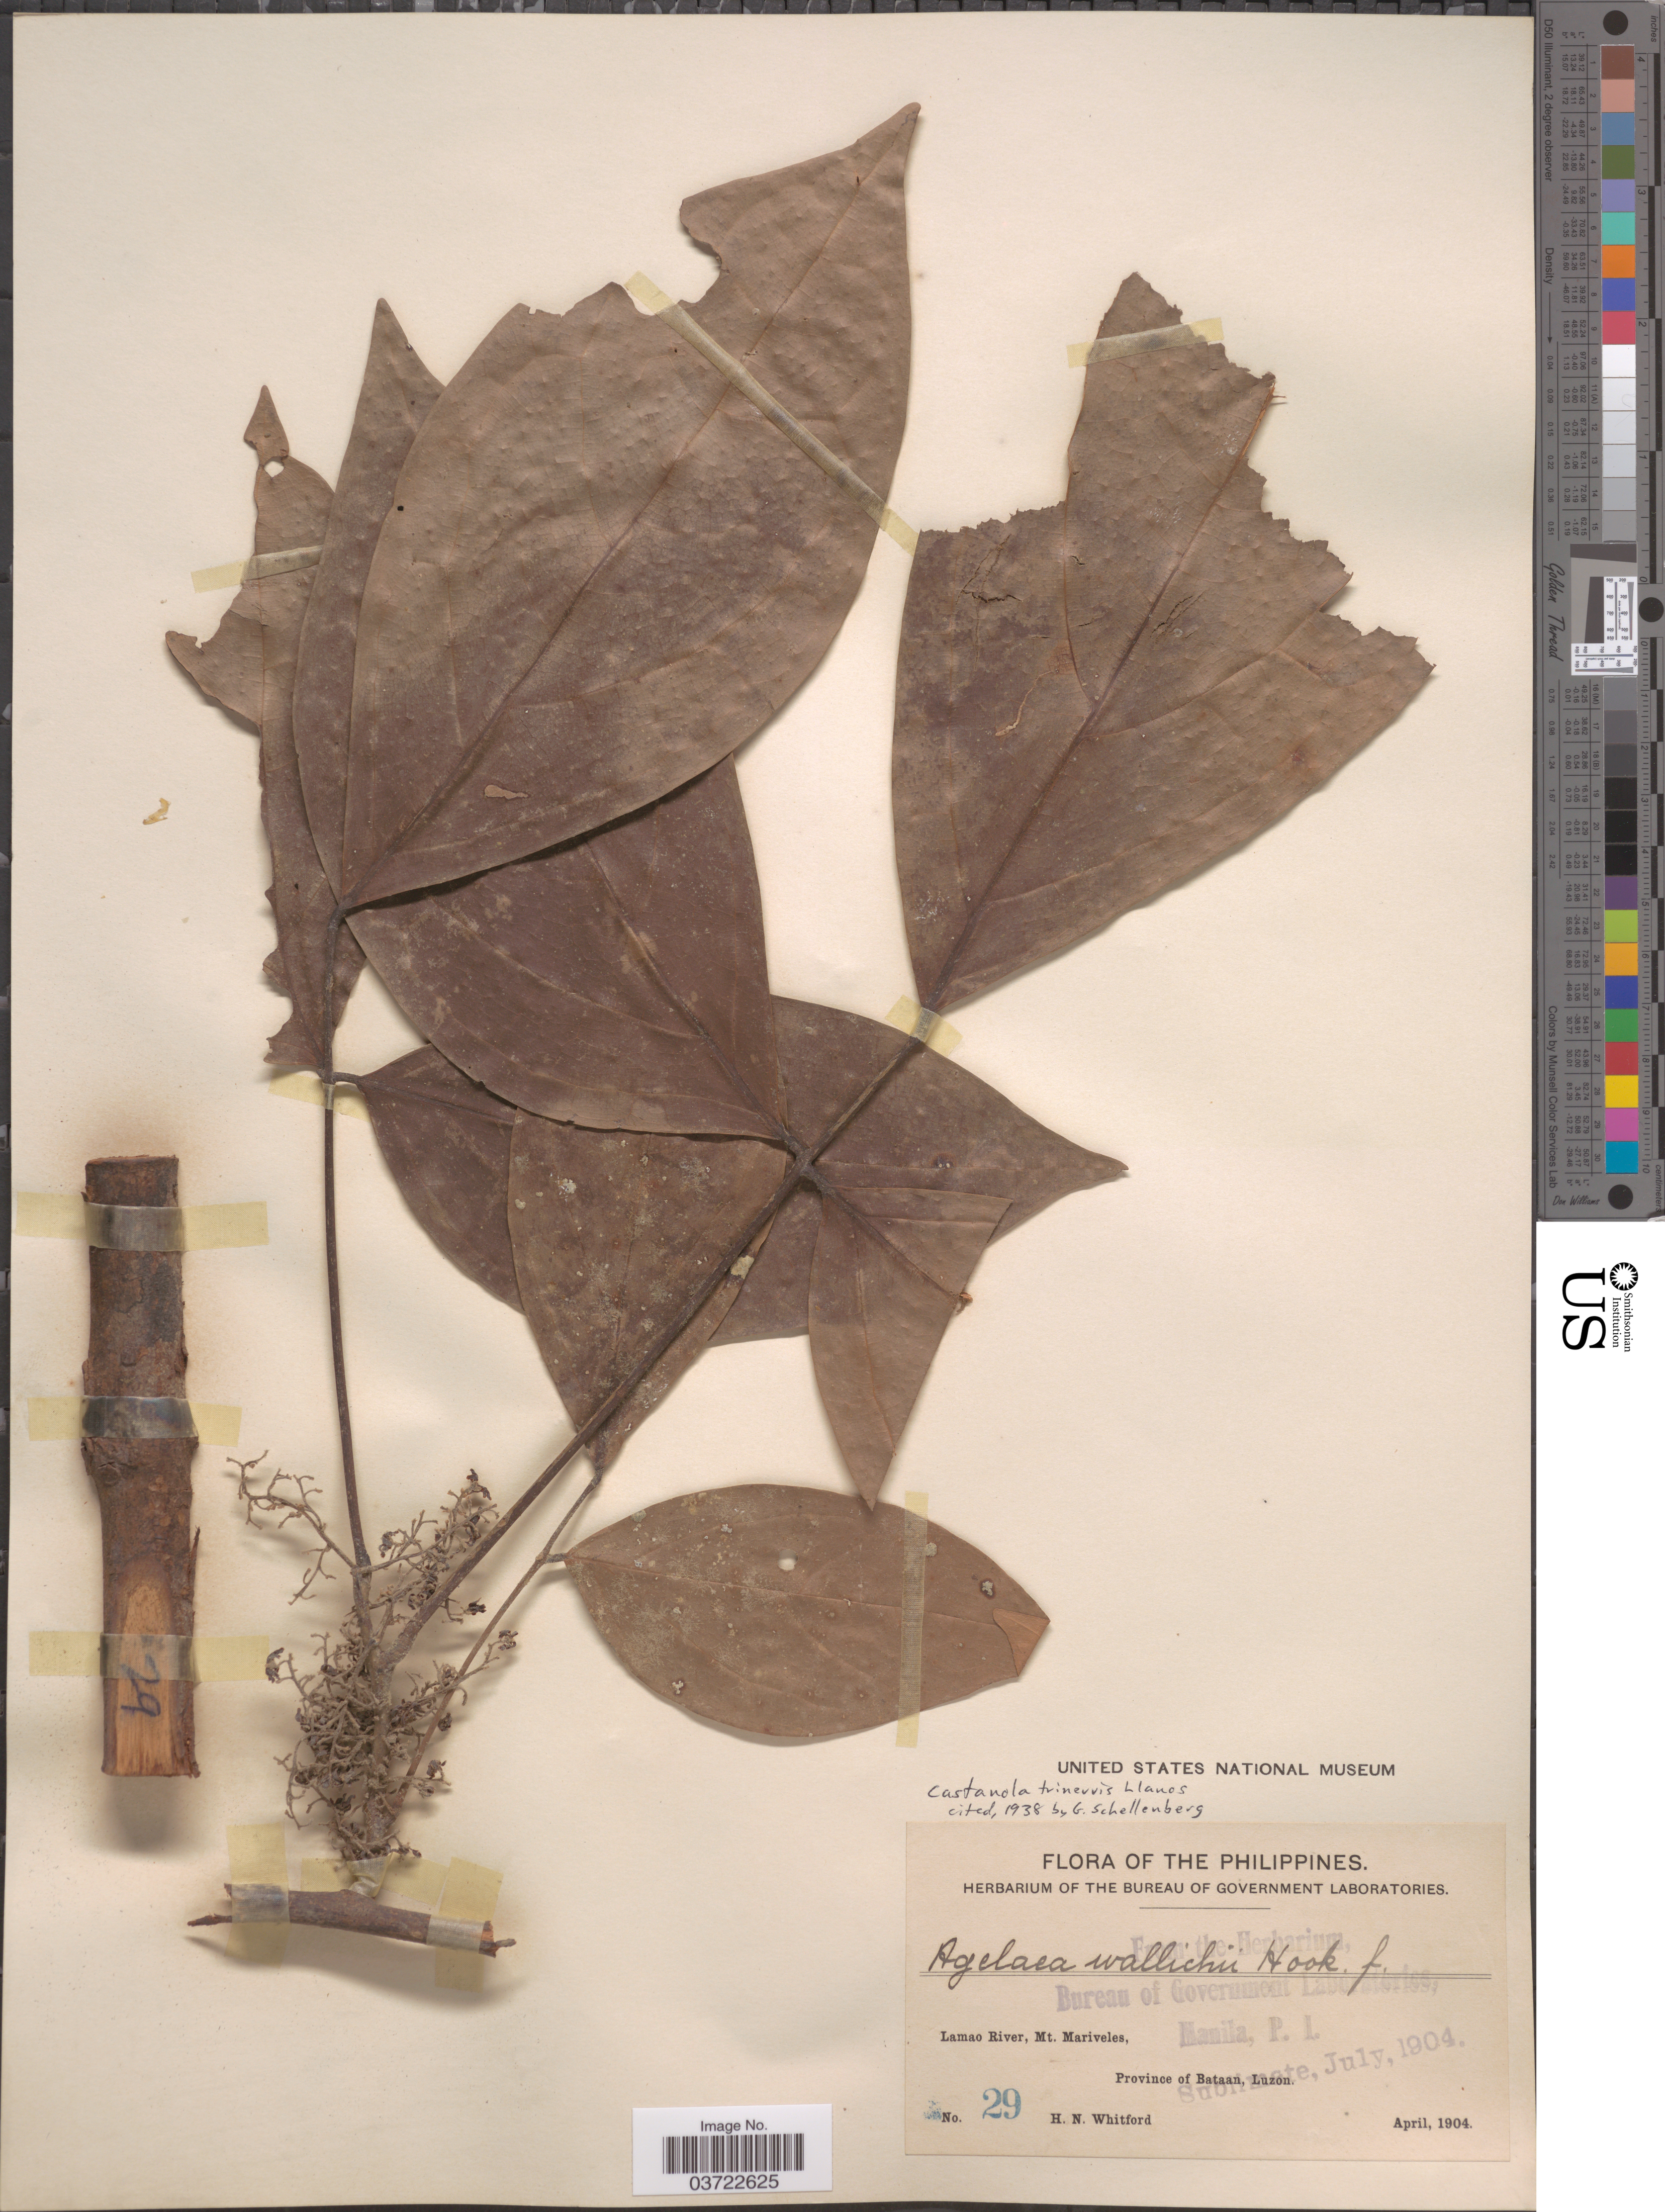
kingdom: Plantae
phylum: Tracheophyta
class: Magnoliopsida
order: Oxalidales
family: Connaraceae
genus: Agelaea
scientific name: Agelaea trinervis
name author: (Llanos) Merr.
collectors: H. N. Whitford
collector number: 29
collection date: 1904-04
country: Philippines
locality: Lamao River, Mt. Mariveles, Province of Bataan, Luzon.